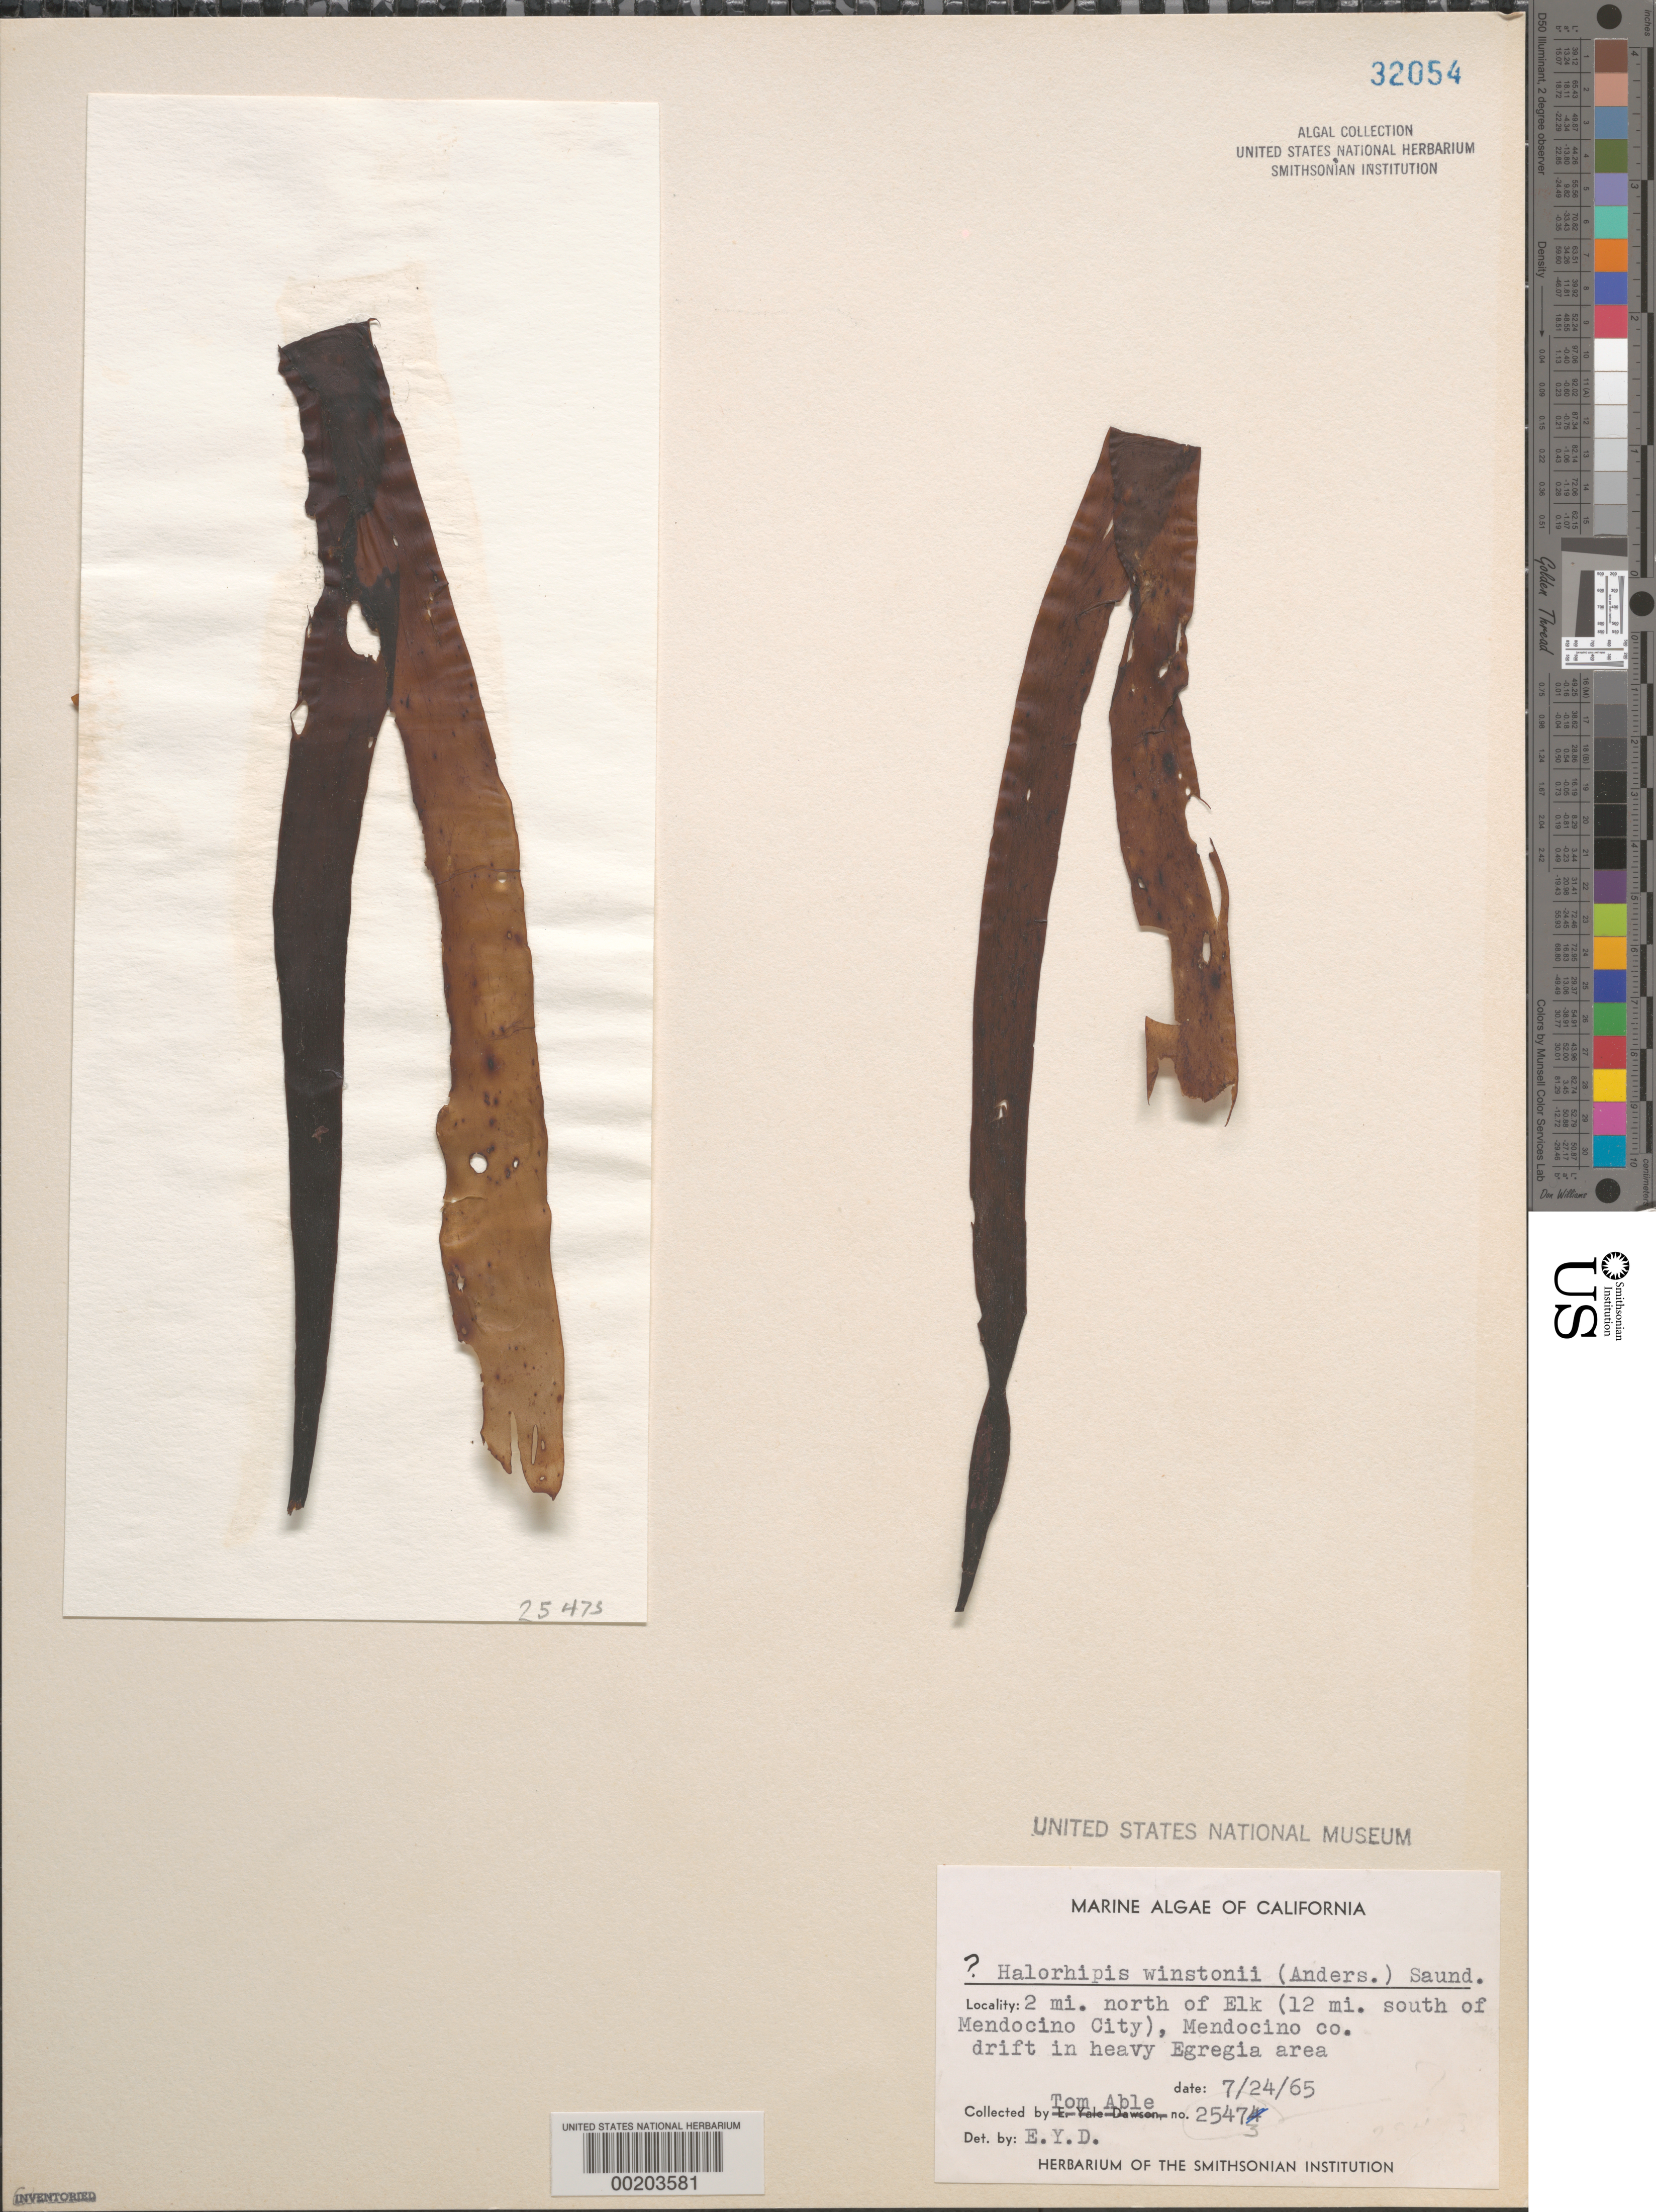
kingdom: Chromista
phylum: Ochrophyta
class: Phaeophyceae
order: Dictyosiphonales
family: Punctariaceae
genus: Halorhipis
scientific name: Halorhipis winstonii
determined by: Dawson, E. Y.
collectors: T. Able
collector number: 25473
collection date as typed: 24 Jul 1965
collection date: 1965-07-24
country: United States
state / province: California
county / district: Mendocino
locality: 2 miles north of Elk, 12 miles south of Mendocino City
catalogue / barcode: US 32054